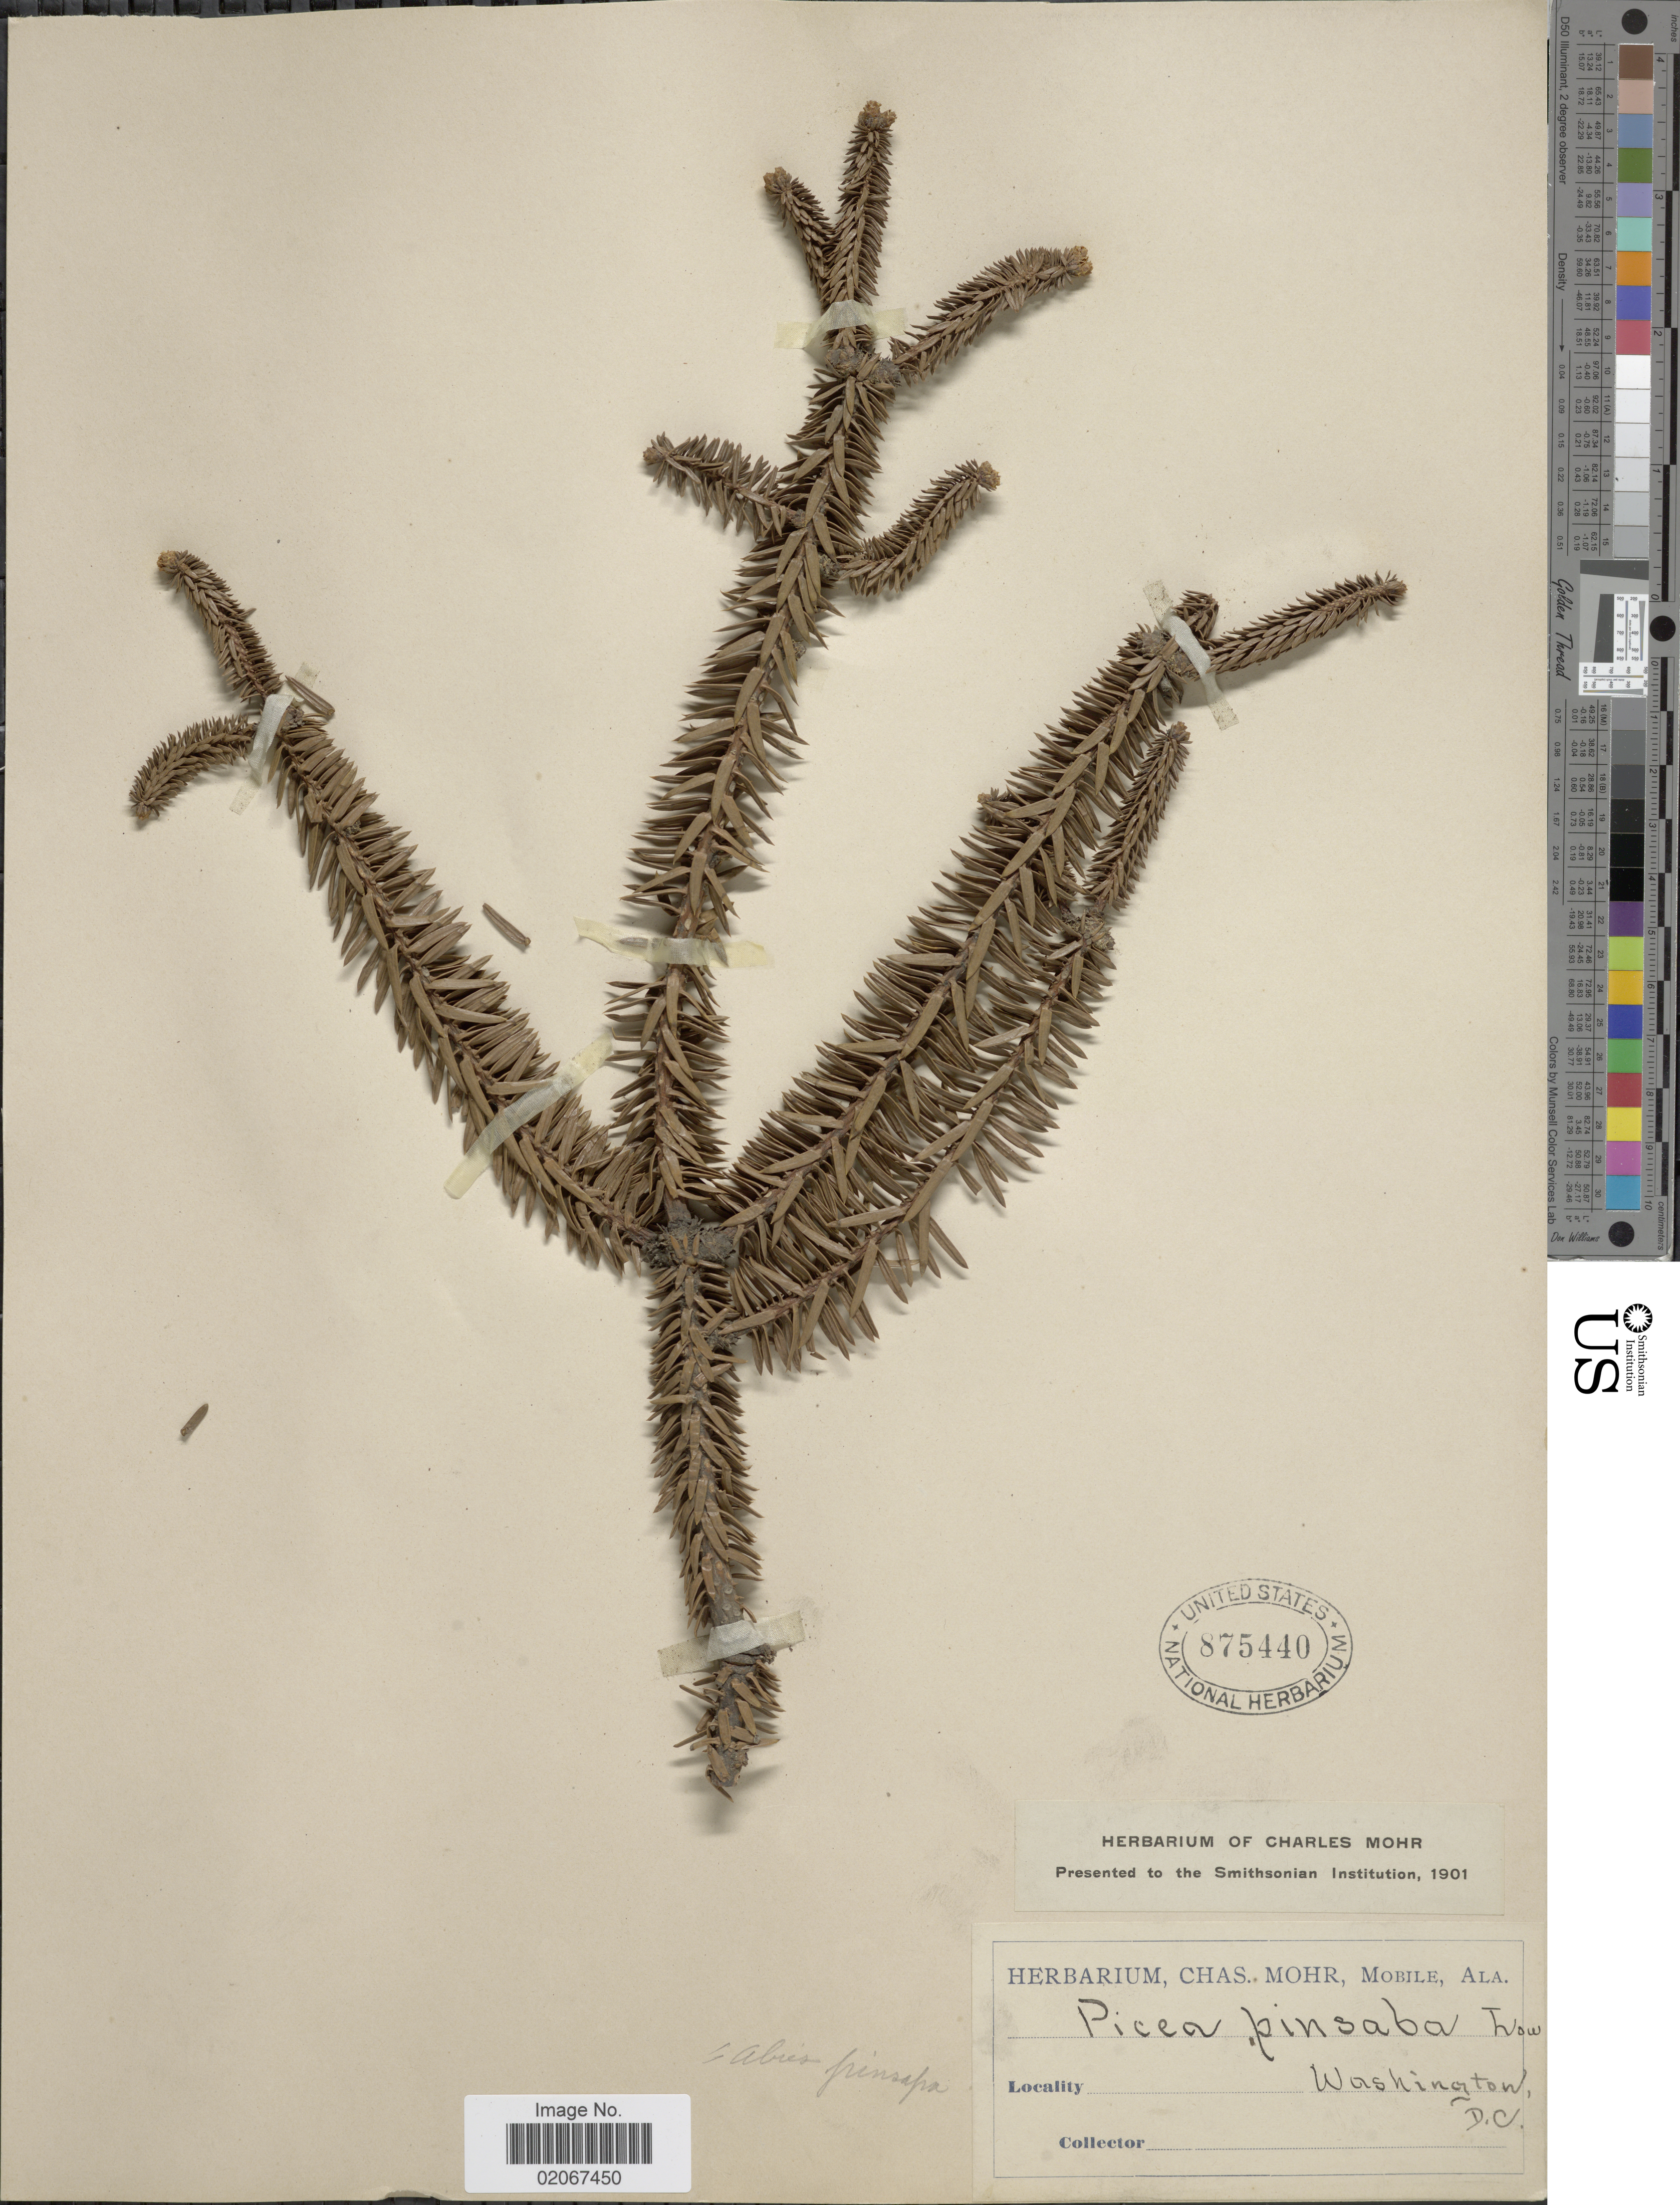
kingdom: Plantae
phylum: Tracheophyta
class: Pinopsida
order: Pinales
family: Pinaceae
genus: Abies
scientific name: Abies pinsapo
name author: Boiss.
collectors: ex herb. Charles Mohr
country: United States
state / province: District of Columbia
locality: Washington D.C.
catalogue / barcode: US 875440